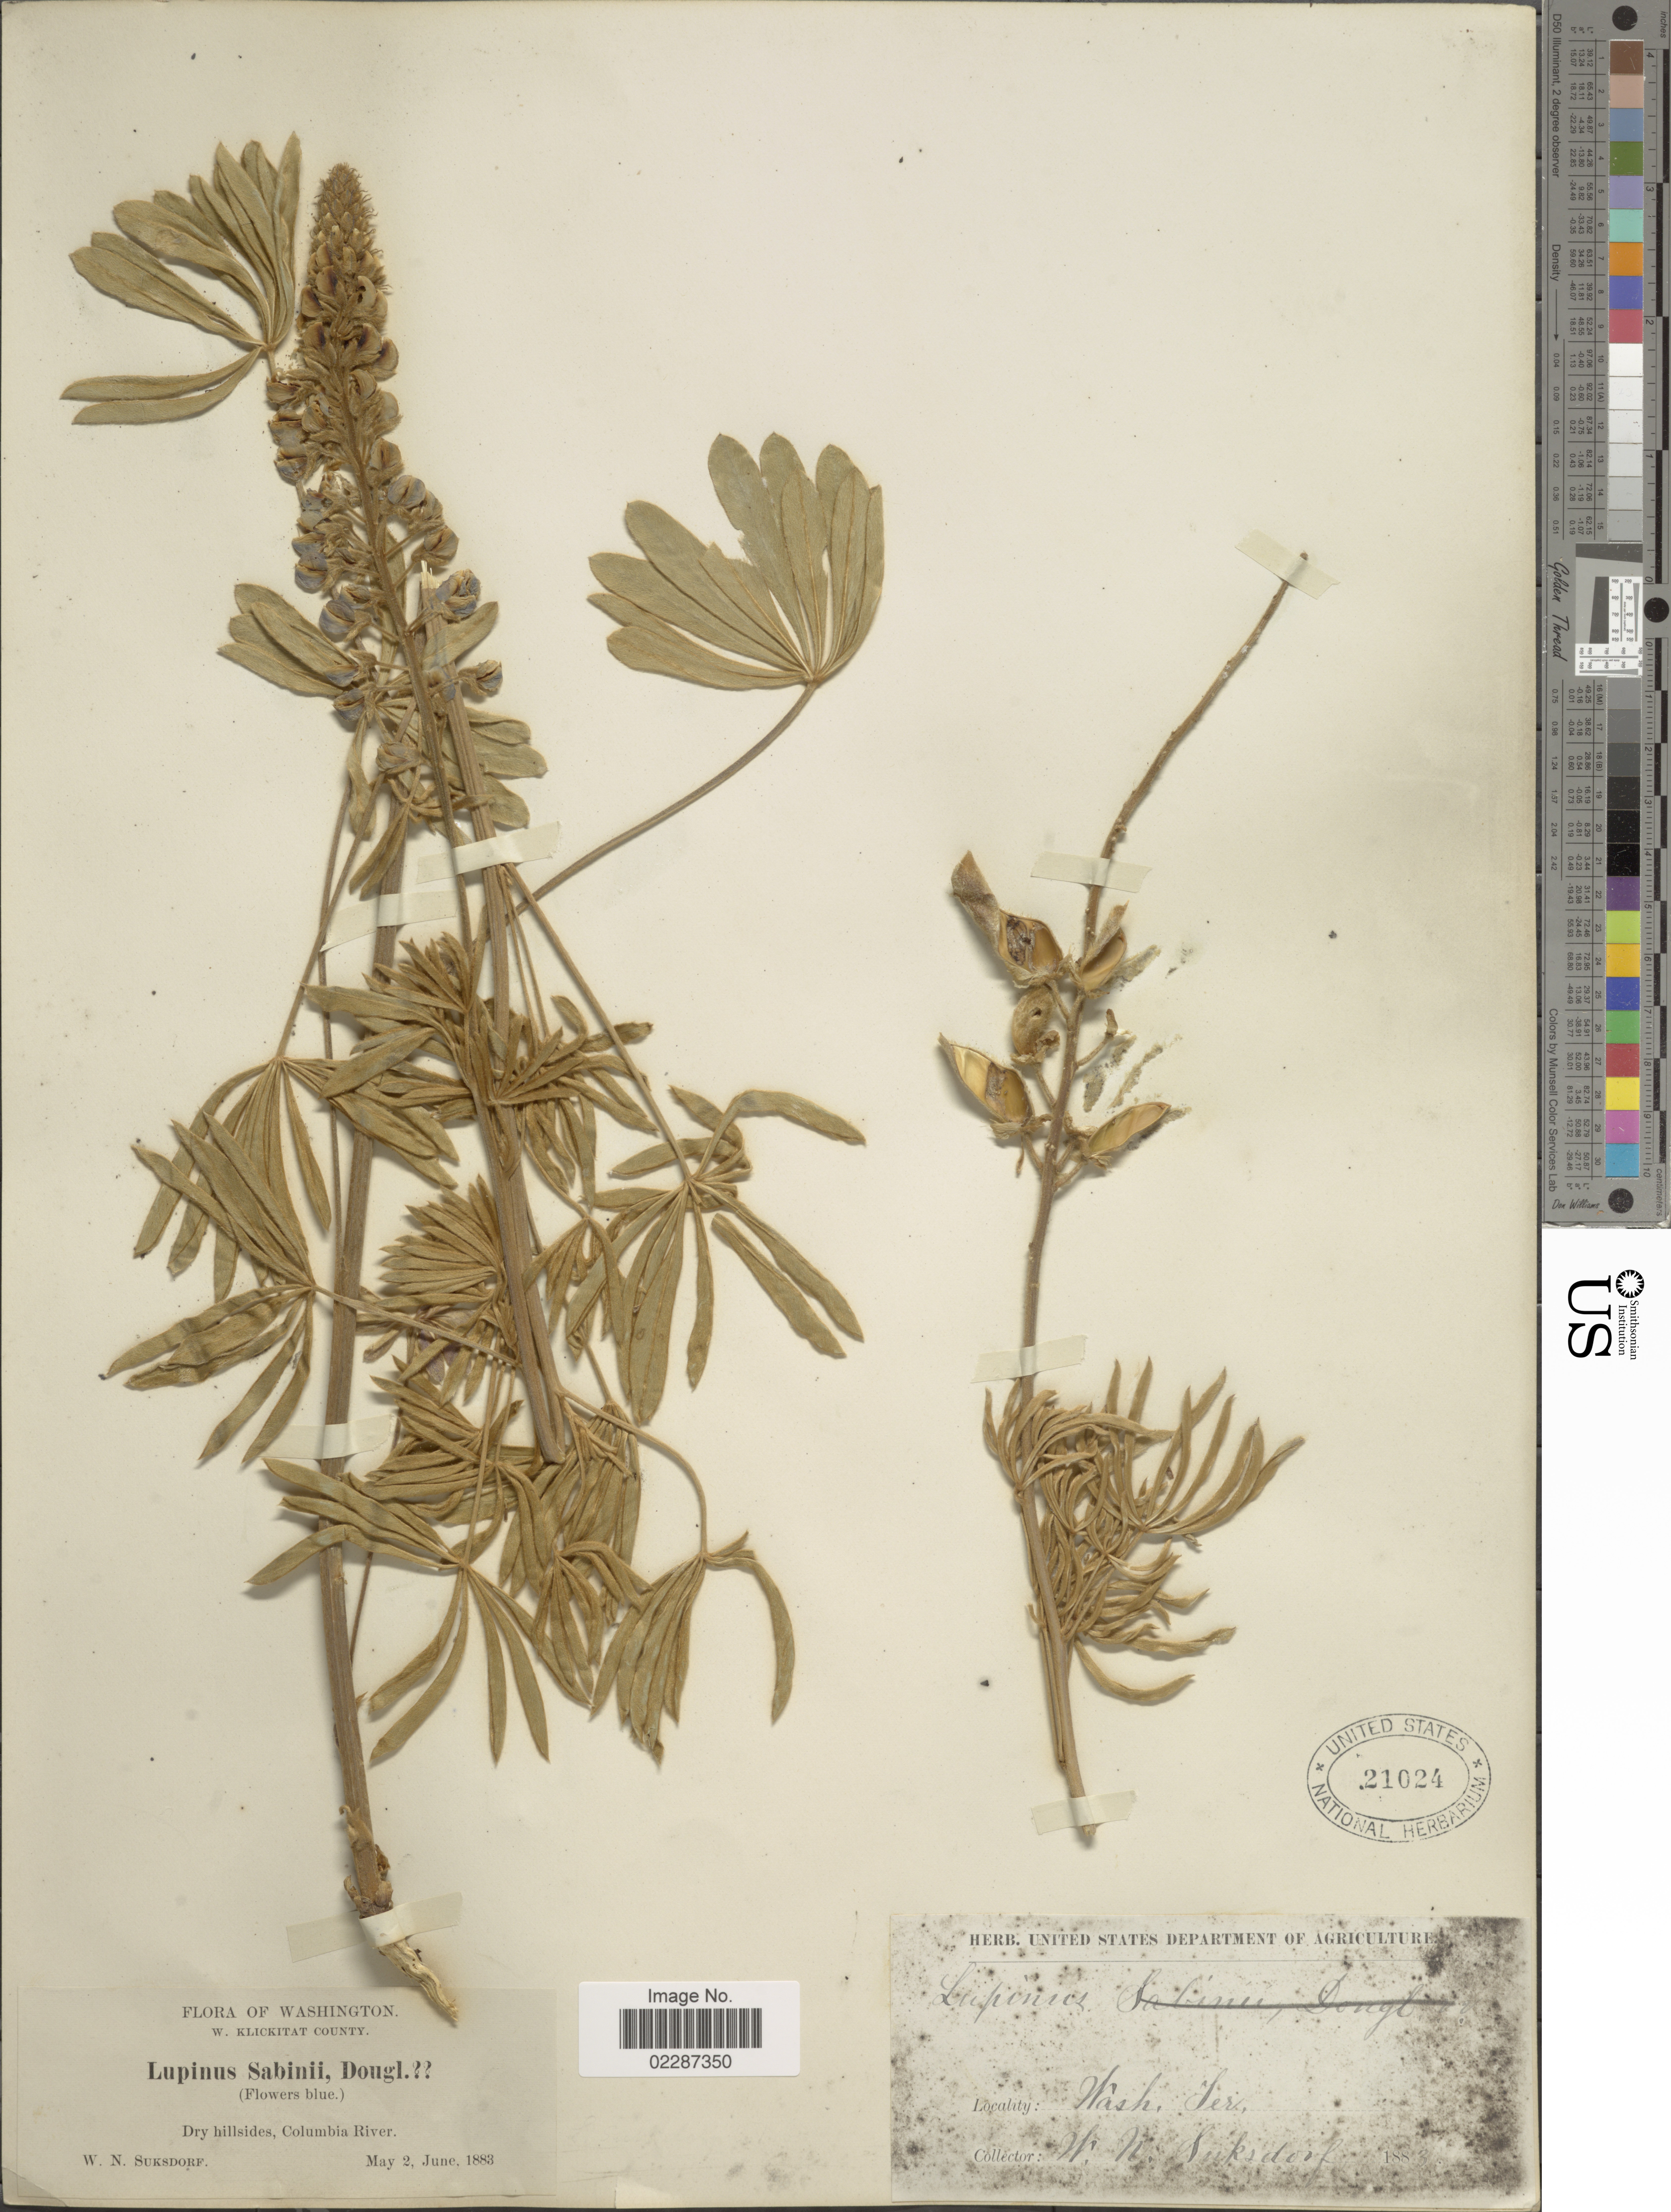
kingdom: Plantae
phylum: Tracheophyta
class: Magnoliopsida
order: Fabales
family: Fabaceae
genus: Lupinus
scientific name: Lupinus sabinii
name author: Douglas ex Hook.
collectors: W. N. Suksdorf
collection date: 1883-05-02/1883-06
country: United States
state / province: Washington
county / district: Klickitat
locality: W. Klickitat County, Columbia RIver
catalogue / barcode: US 21024